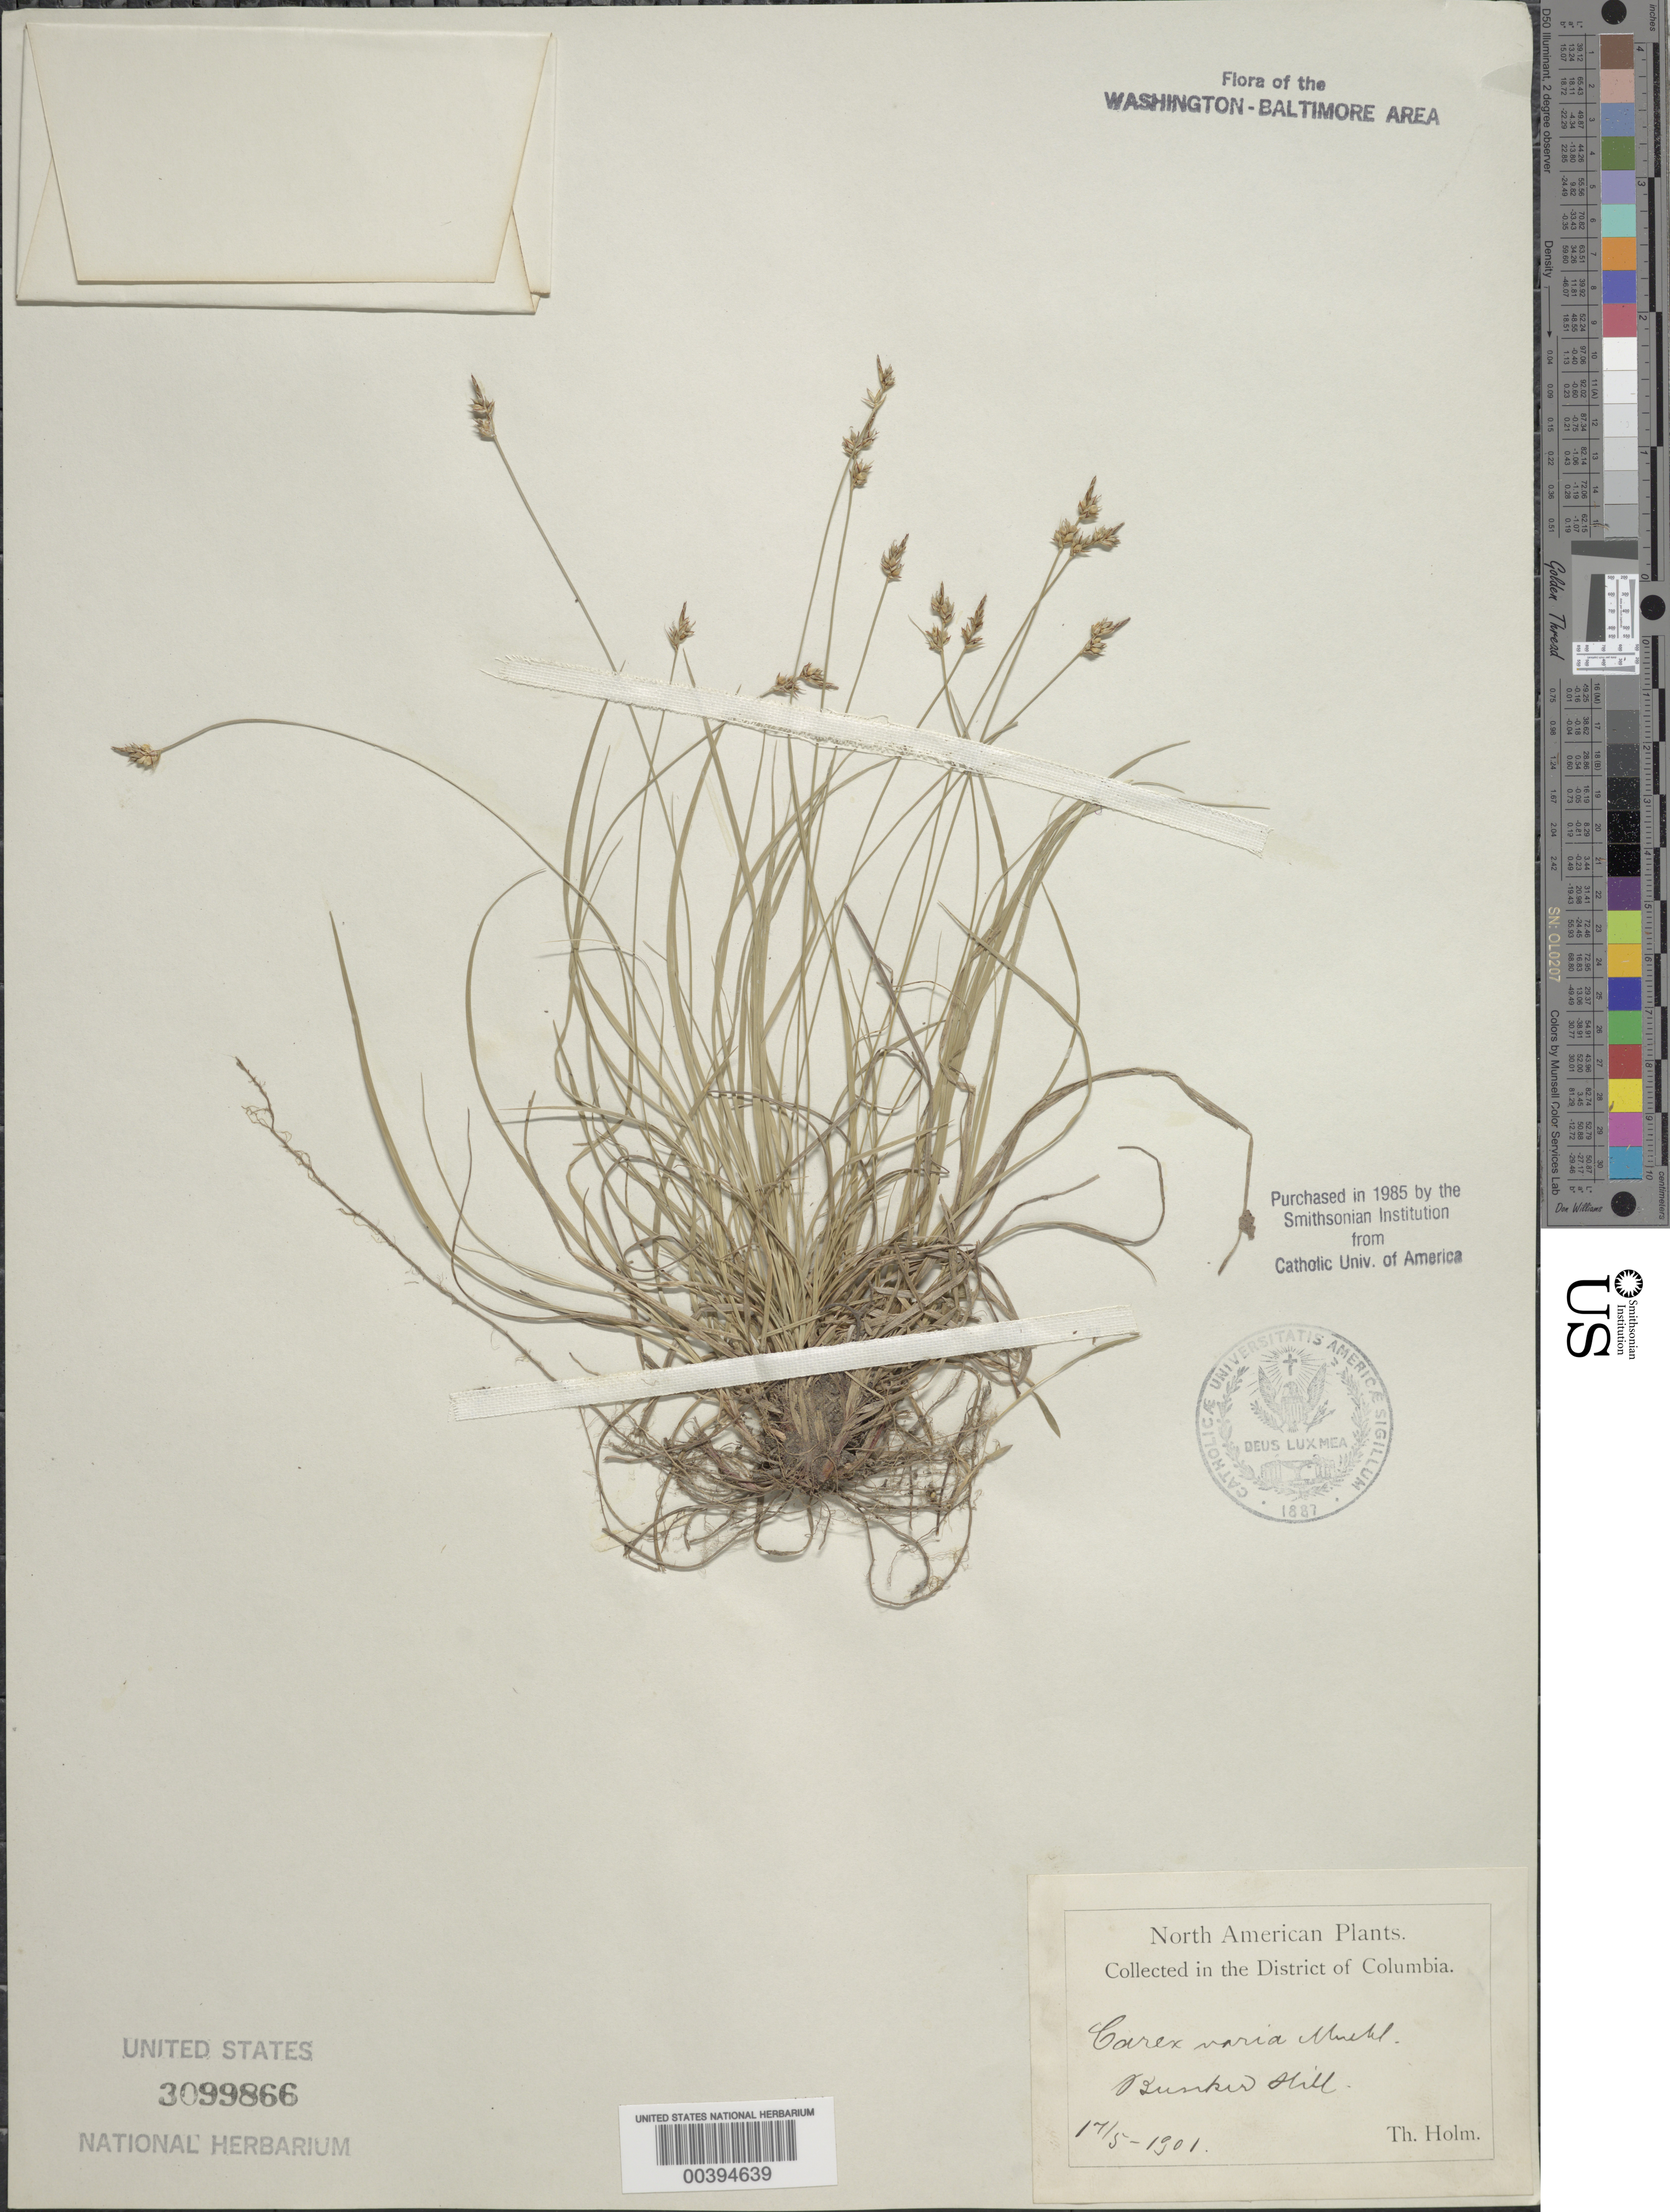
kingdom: Plantae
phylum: Tracheophyta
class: Liliopsida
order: Poales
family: Cyperaceae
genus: Carex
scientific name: Carex albicans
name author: Willd. ex Spreng.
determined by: Shetler, Stanwyn G., (US), NMNH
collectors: T. Holm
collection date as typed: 17 May 1901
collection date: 1901-05-17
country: United States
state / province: District of Columbia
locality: Bunker Hill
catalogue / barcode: US 3099866